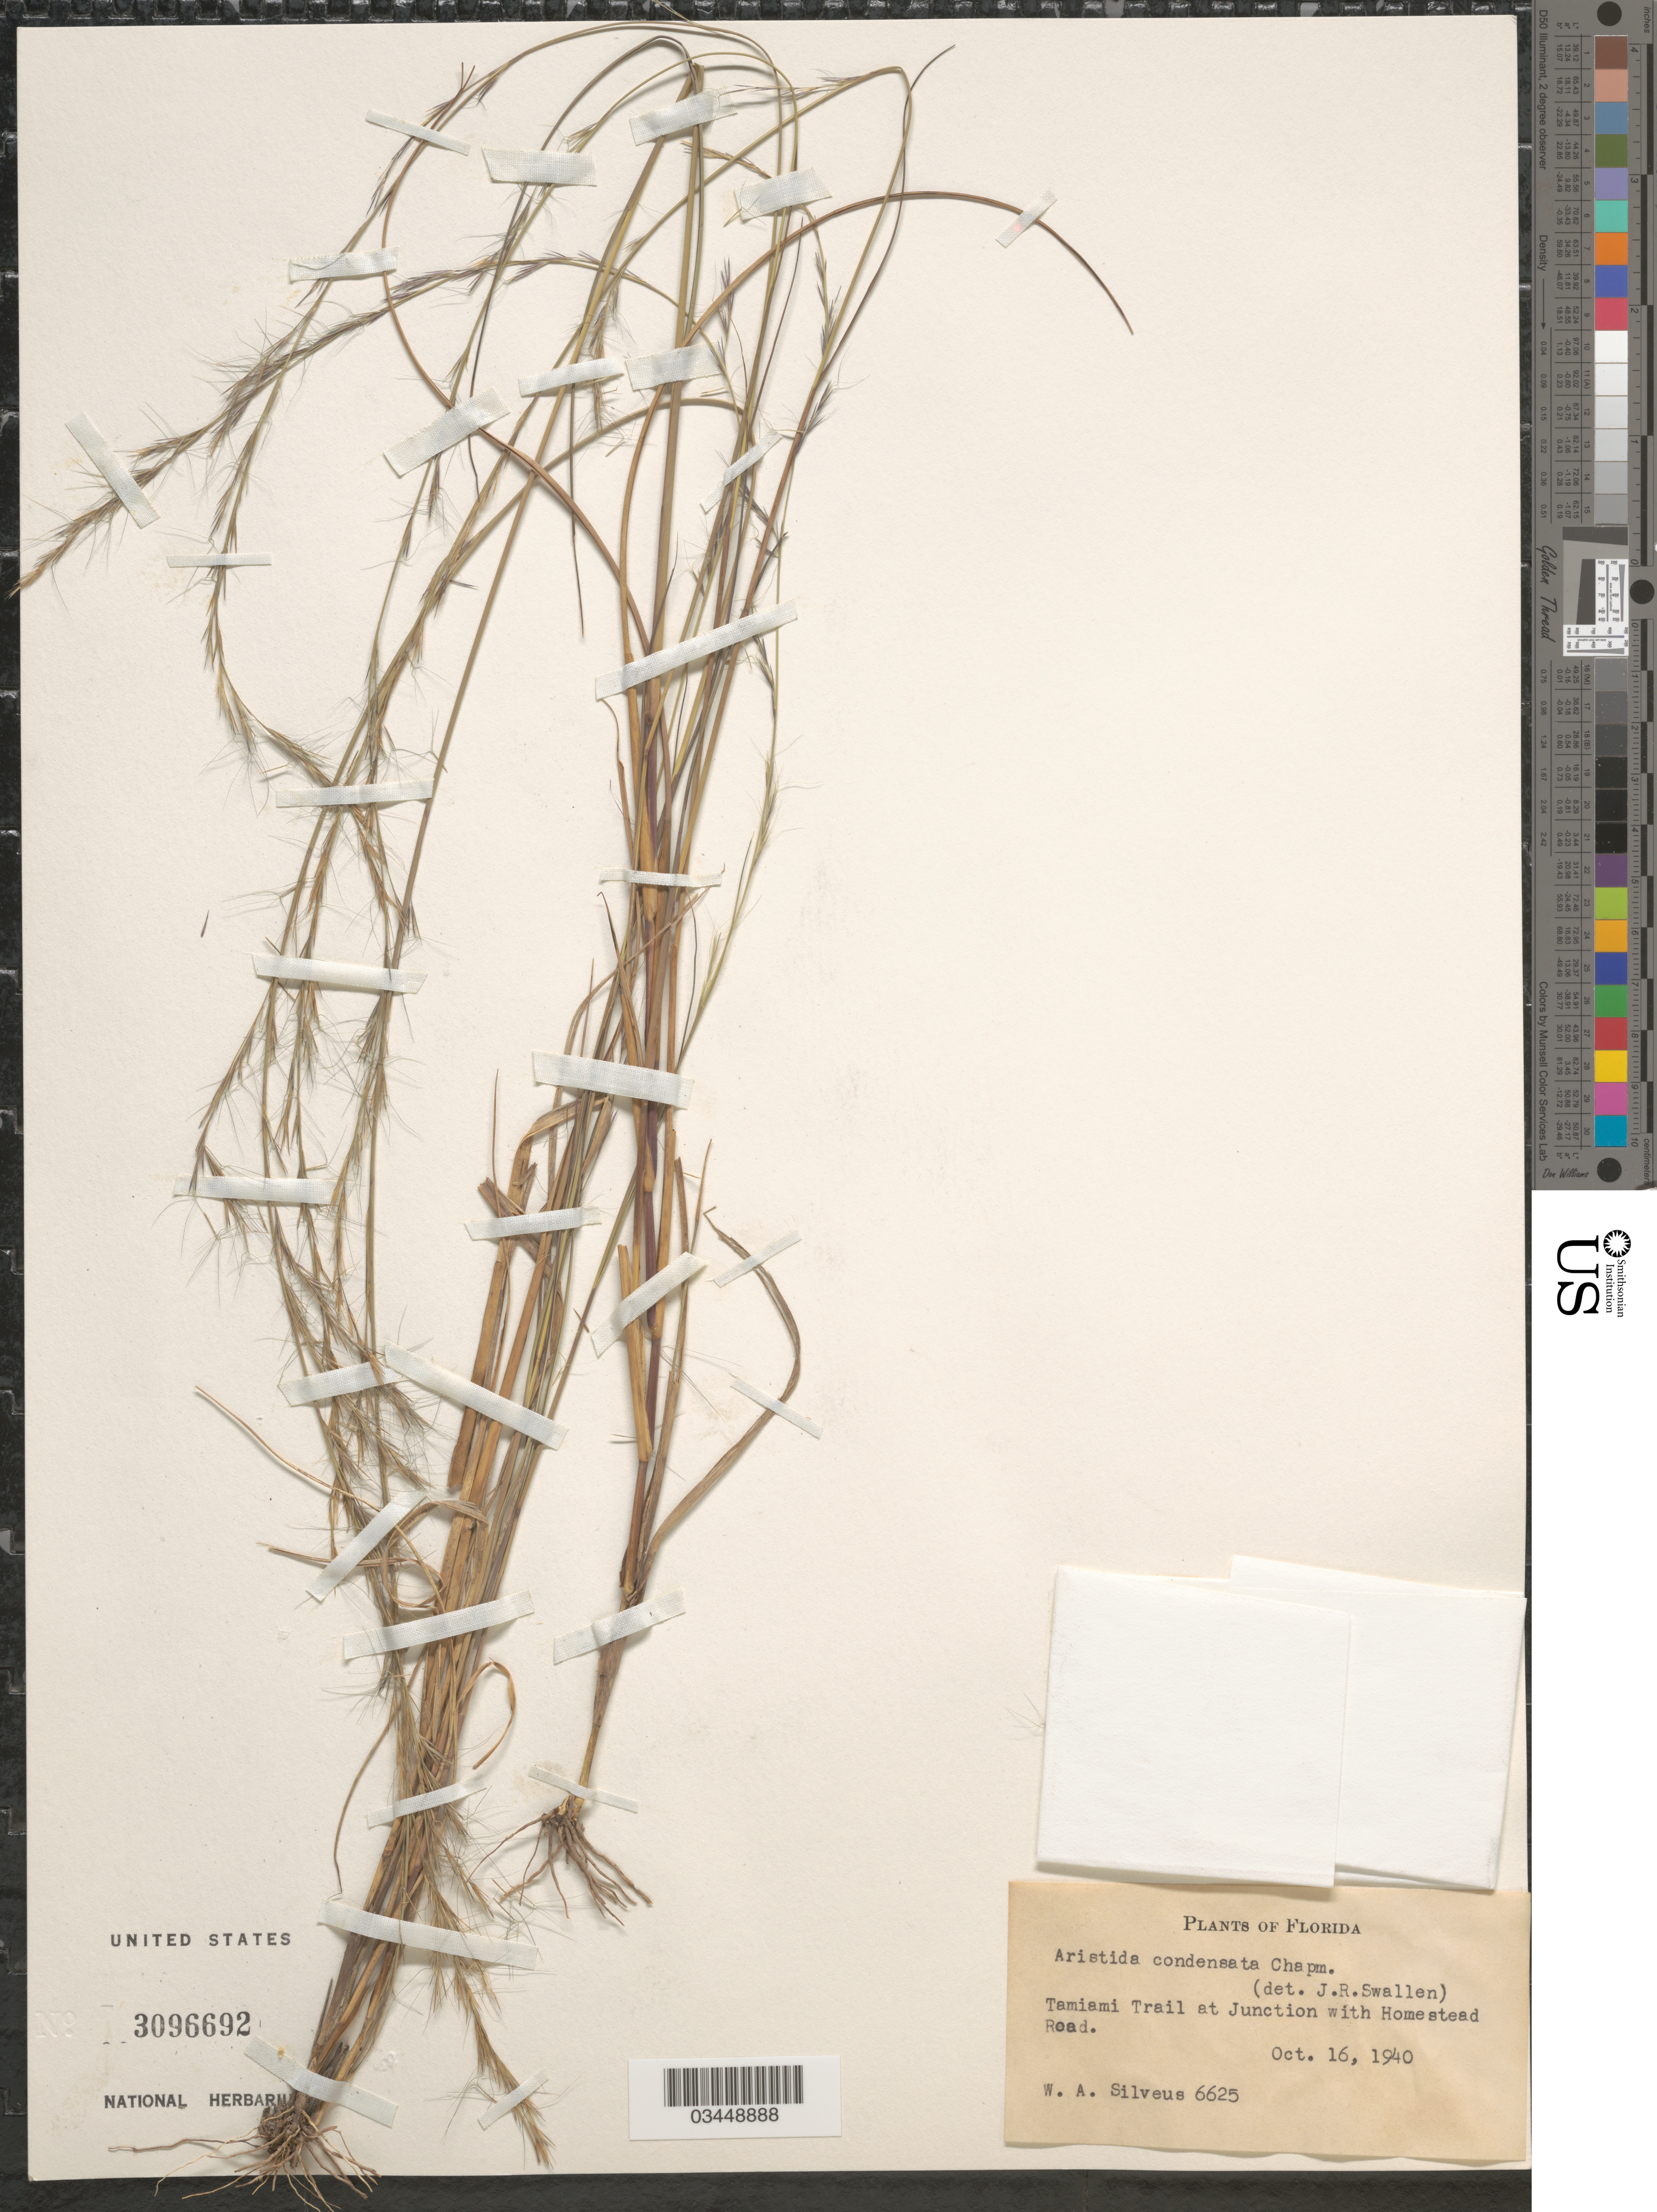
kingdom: Plantae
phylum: Tracheophyta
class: Liliopsida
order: Poales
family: Poaceae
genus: Aristida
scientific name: Aristida condensata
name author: Chapm.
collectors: W. Silveus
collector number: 6625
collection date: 1940-10-16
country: United States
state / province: Florida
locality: Tamiami Trail at Junction with Homestead Road.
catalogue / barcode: US 3096692